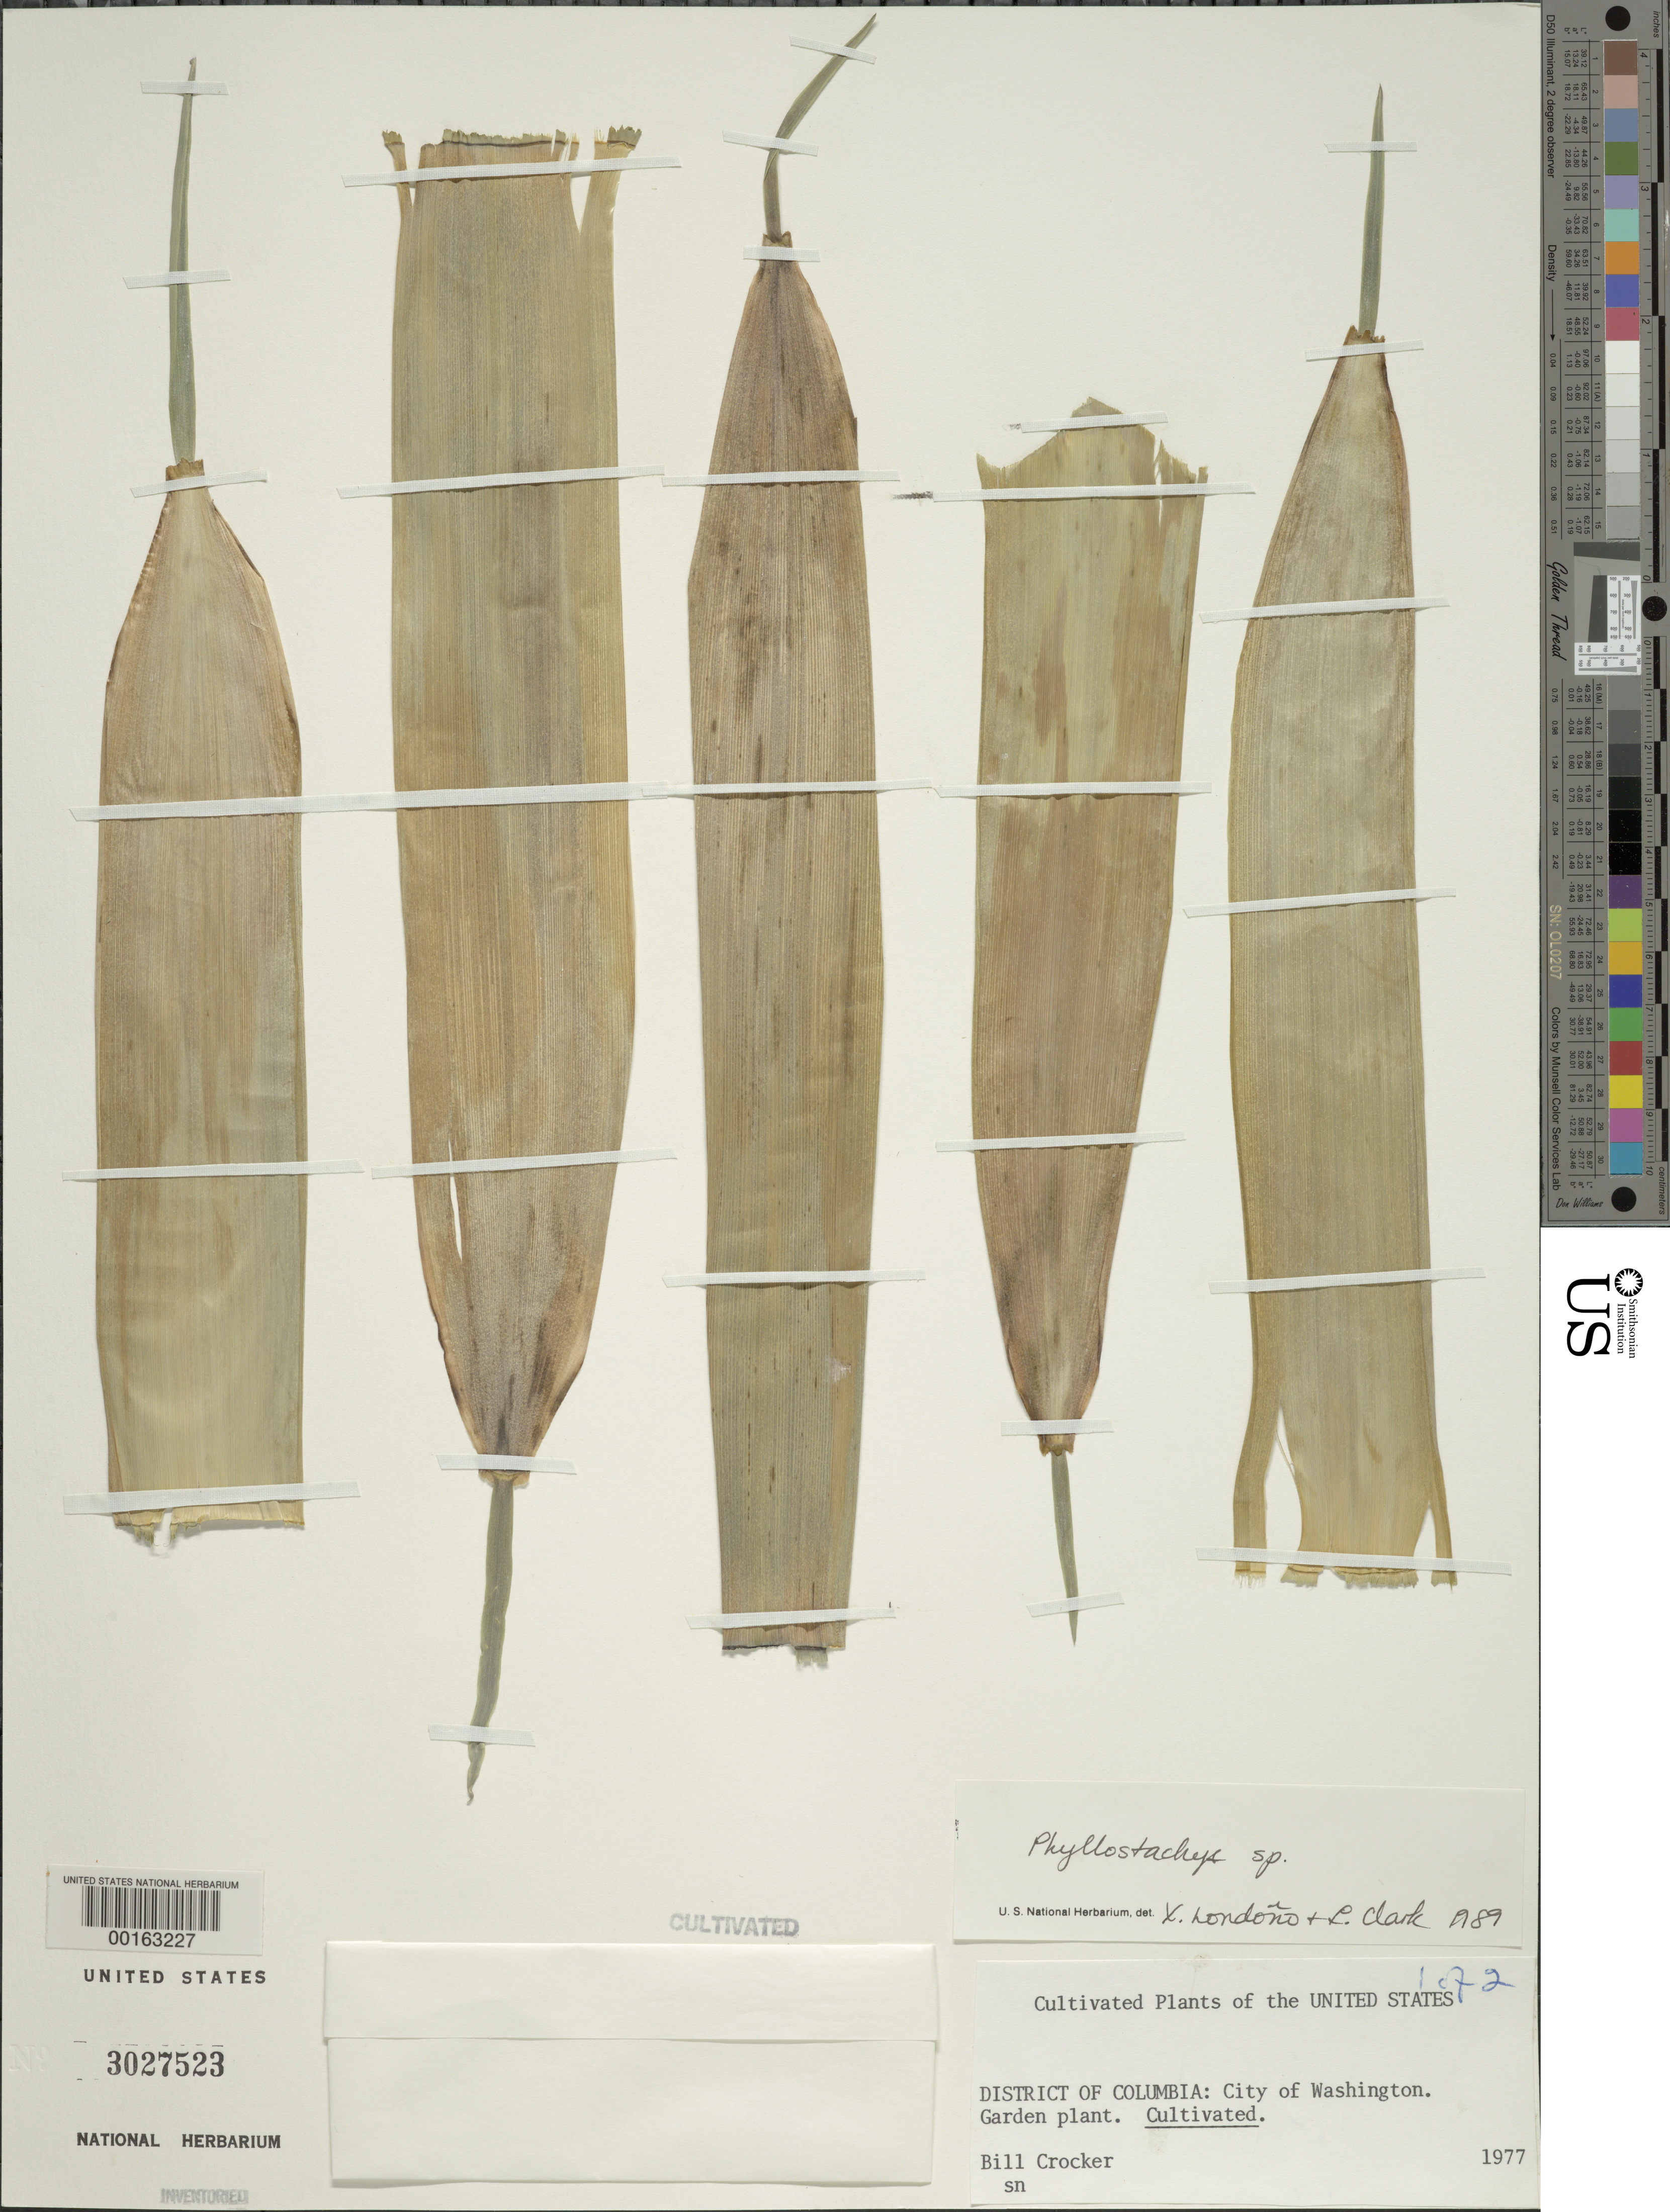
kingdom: Plantae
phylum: Tracheophyta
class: Liliopsida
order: Poales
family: Poaceae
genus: Phyllostachys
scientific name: Phyllostachys sp.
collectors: B. Crocker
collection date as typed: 1977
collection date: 1977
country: United States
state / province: District of Columbia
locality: Washington, d.c.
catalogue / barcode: US 3027523